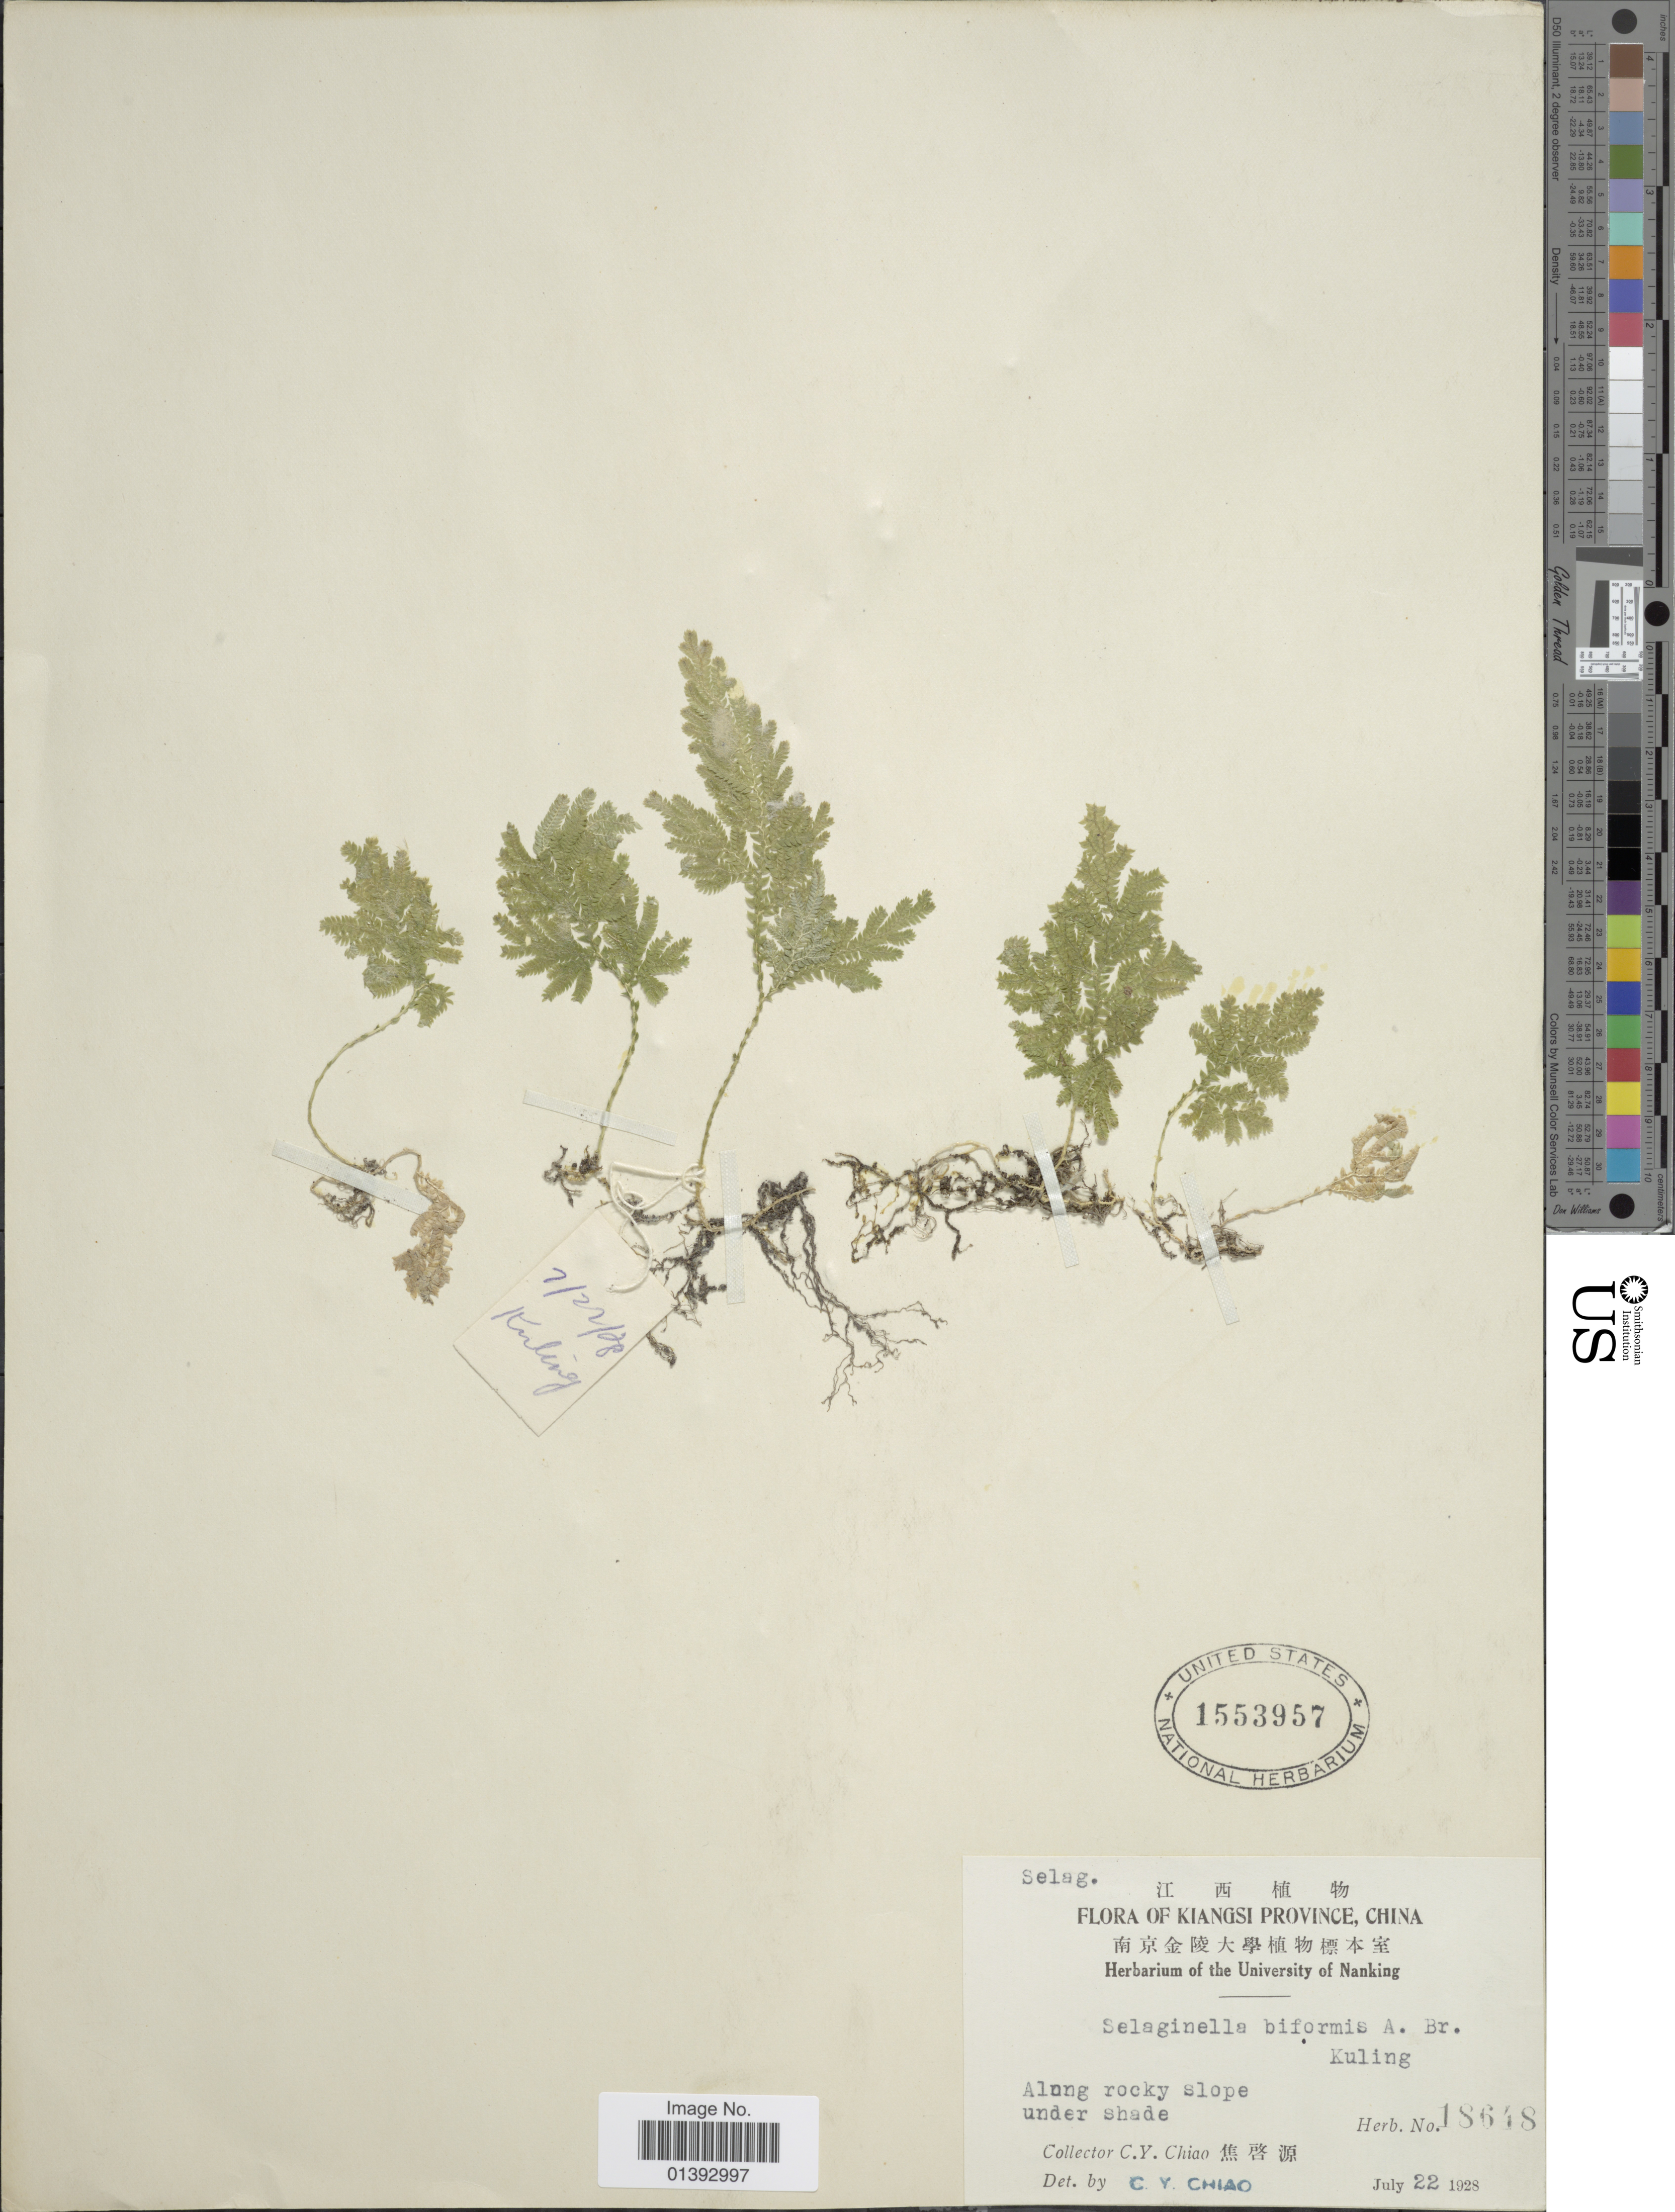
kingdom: Plantae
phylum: Tracheophyta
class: Lycopodiopsida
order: Selaginellales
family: Selaginellaceae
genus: Selaginella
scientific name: Selaginella moellendorffii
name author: Hieron.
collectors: C. Y. Chiao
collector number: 18648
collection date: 1928-07-22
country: China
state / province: Jiangxi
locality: Kiangsi province, Along rocky slope under shade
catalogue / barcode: US 1553957